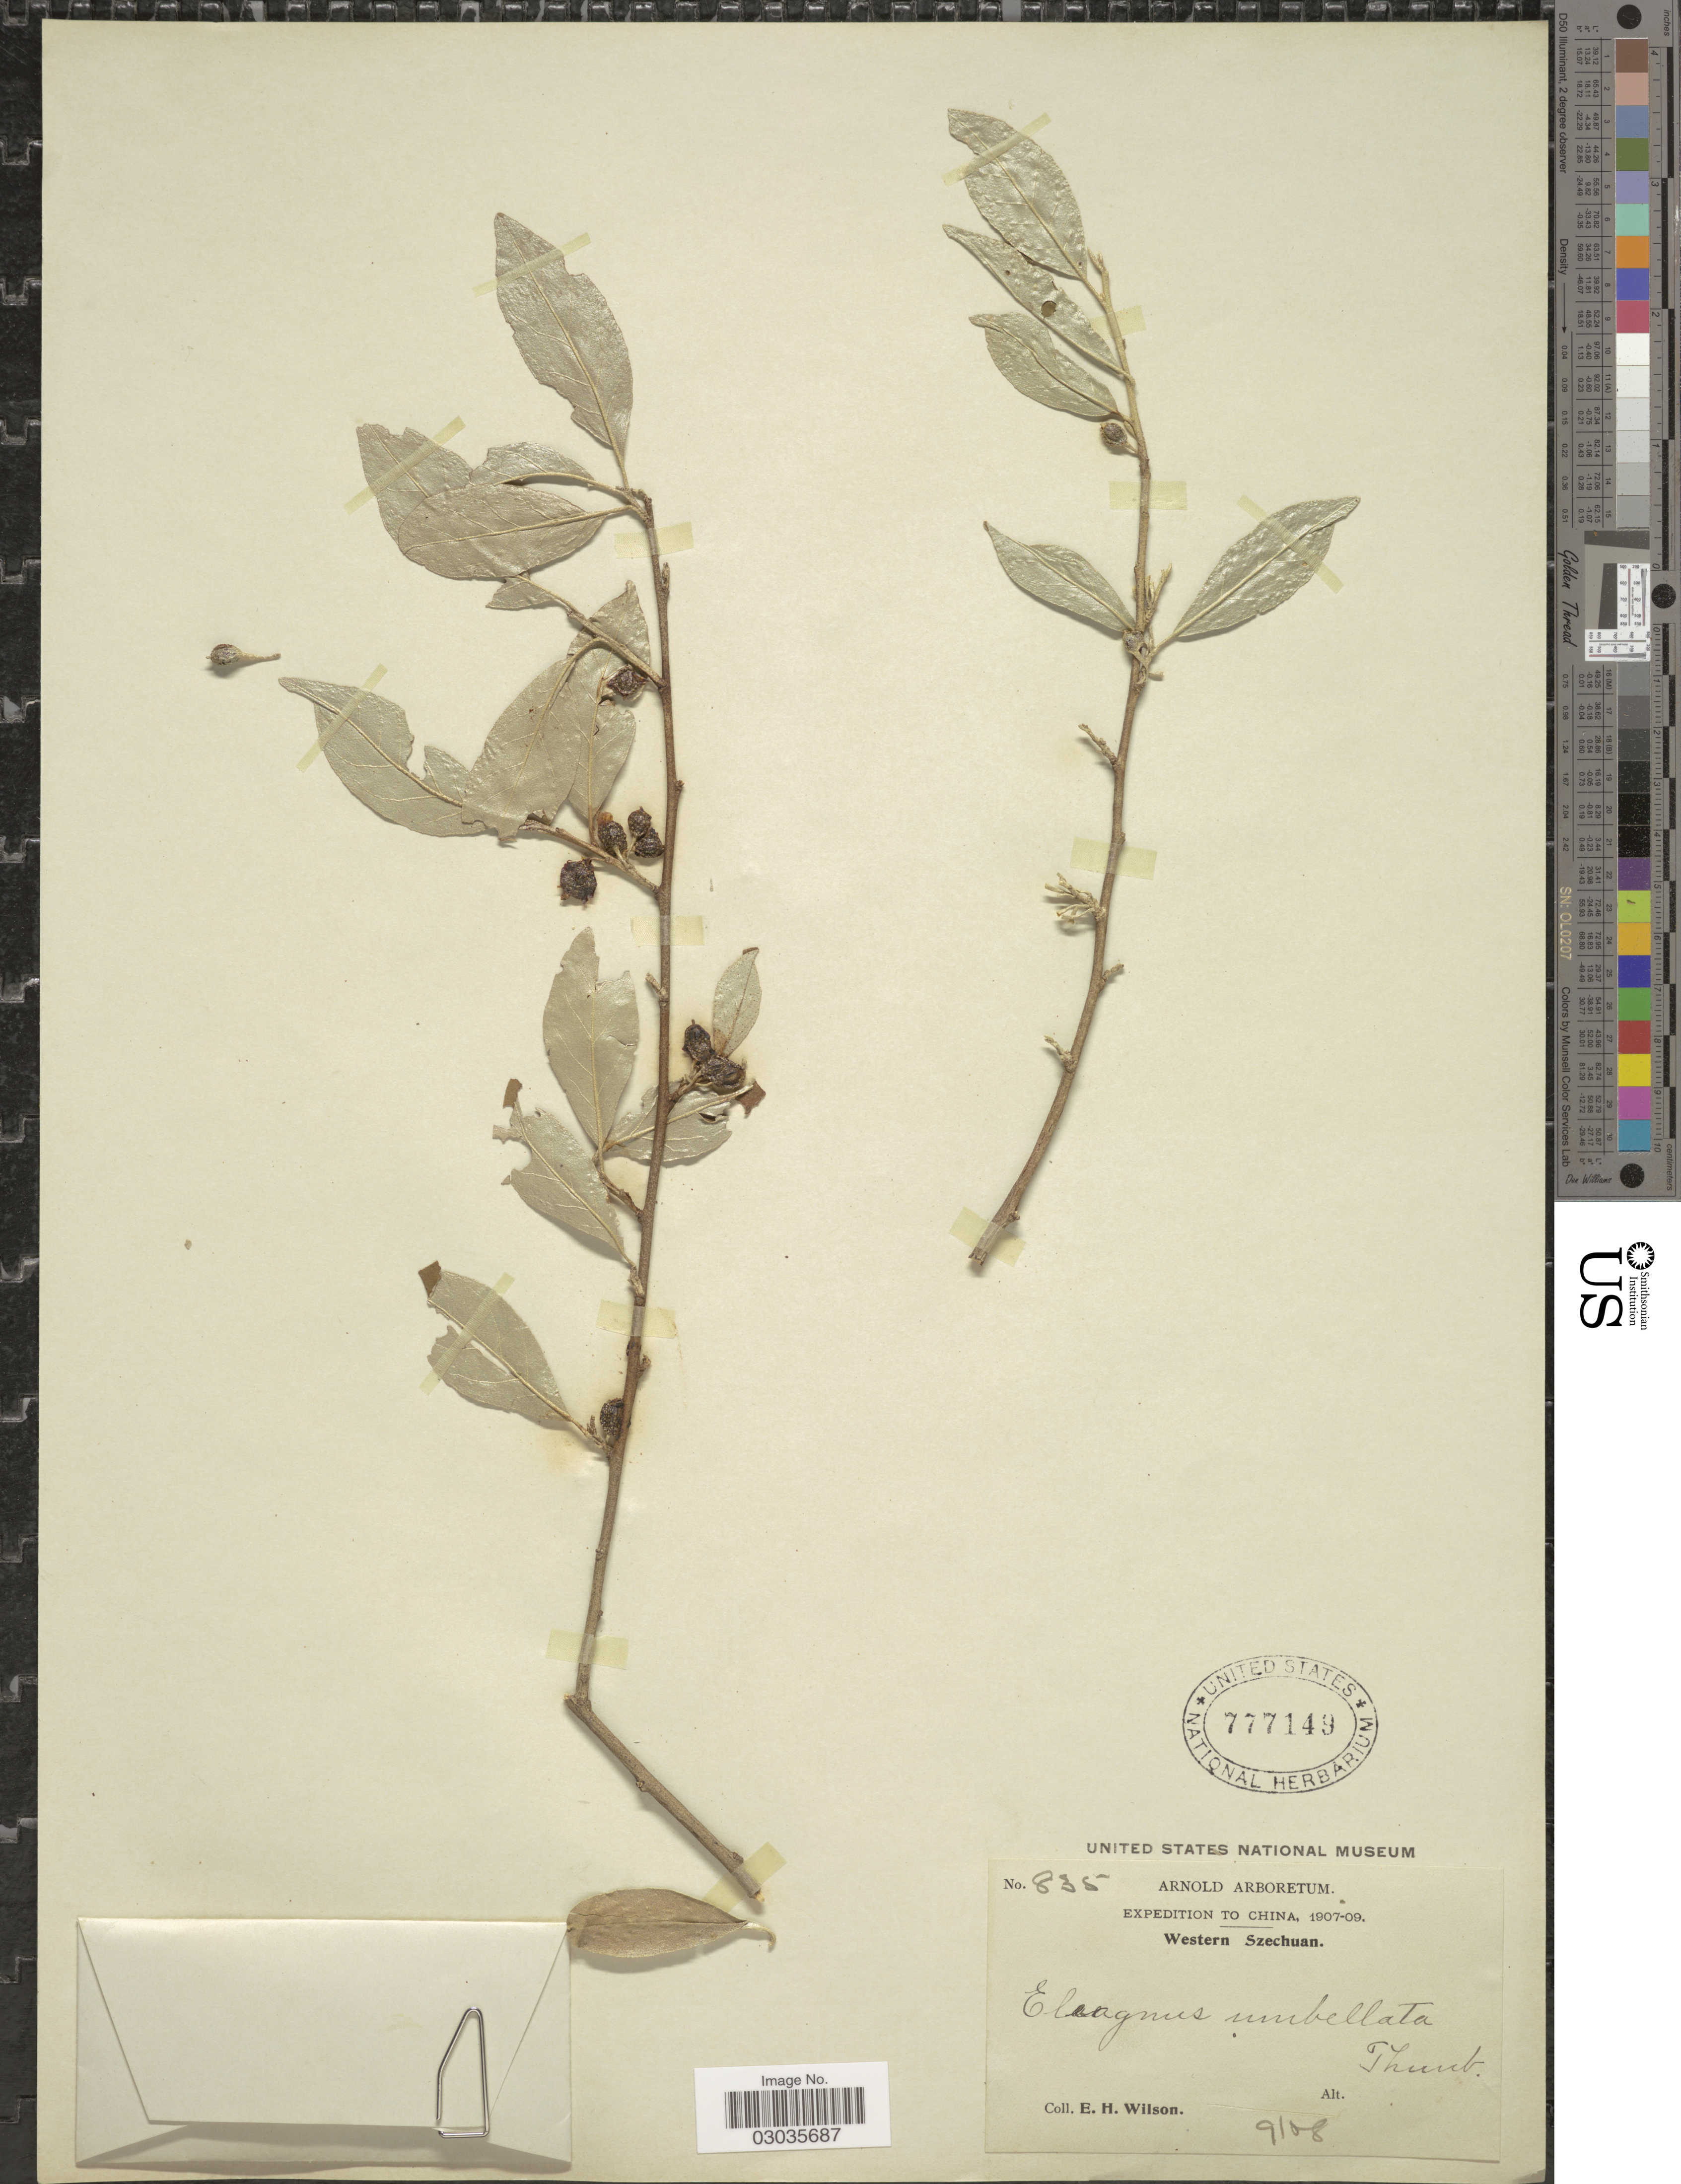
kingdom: Plantae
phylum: Tracheophyta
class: Magnoliopsida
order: Rosales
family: Elaeagnaceae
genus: Elaeagnus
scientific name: Elaeagnus umbellata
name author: Thunb.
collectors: E. Wilson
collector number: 835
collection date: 1908-09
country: China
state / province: Sichuan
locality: Western Szechuan.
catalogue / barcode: US 777149